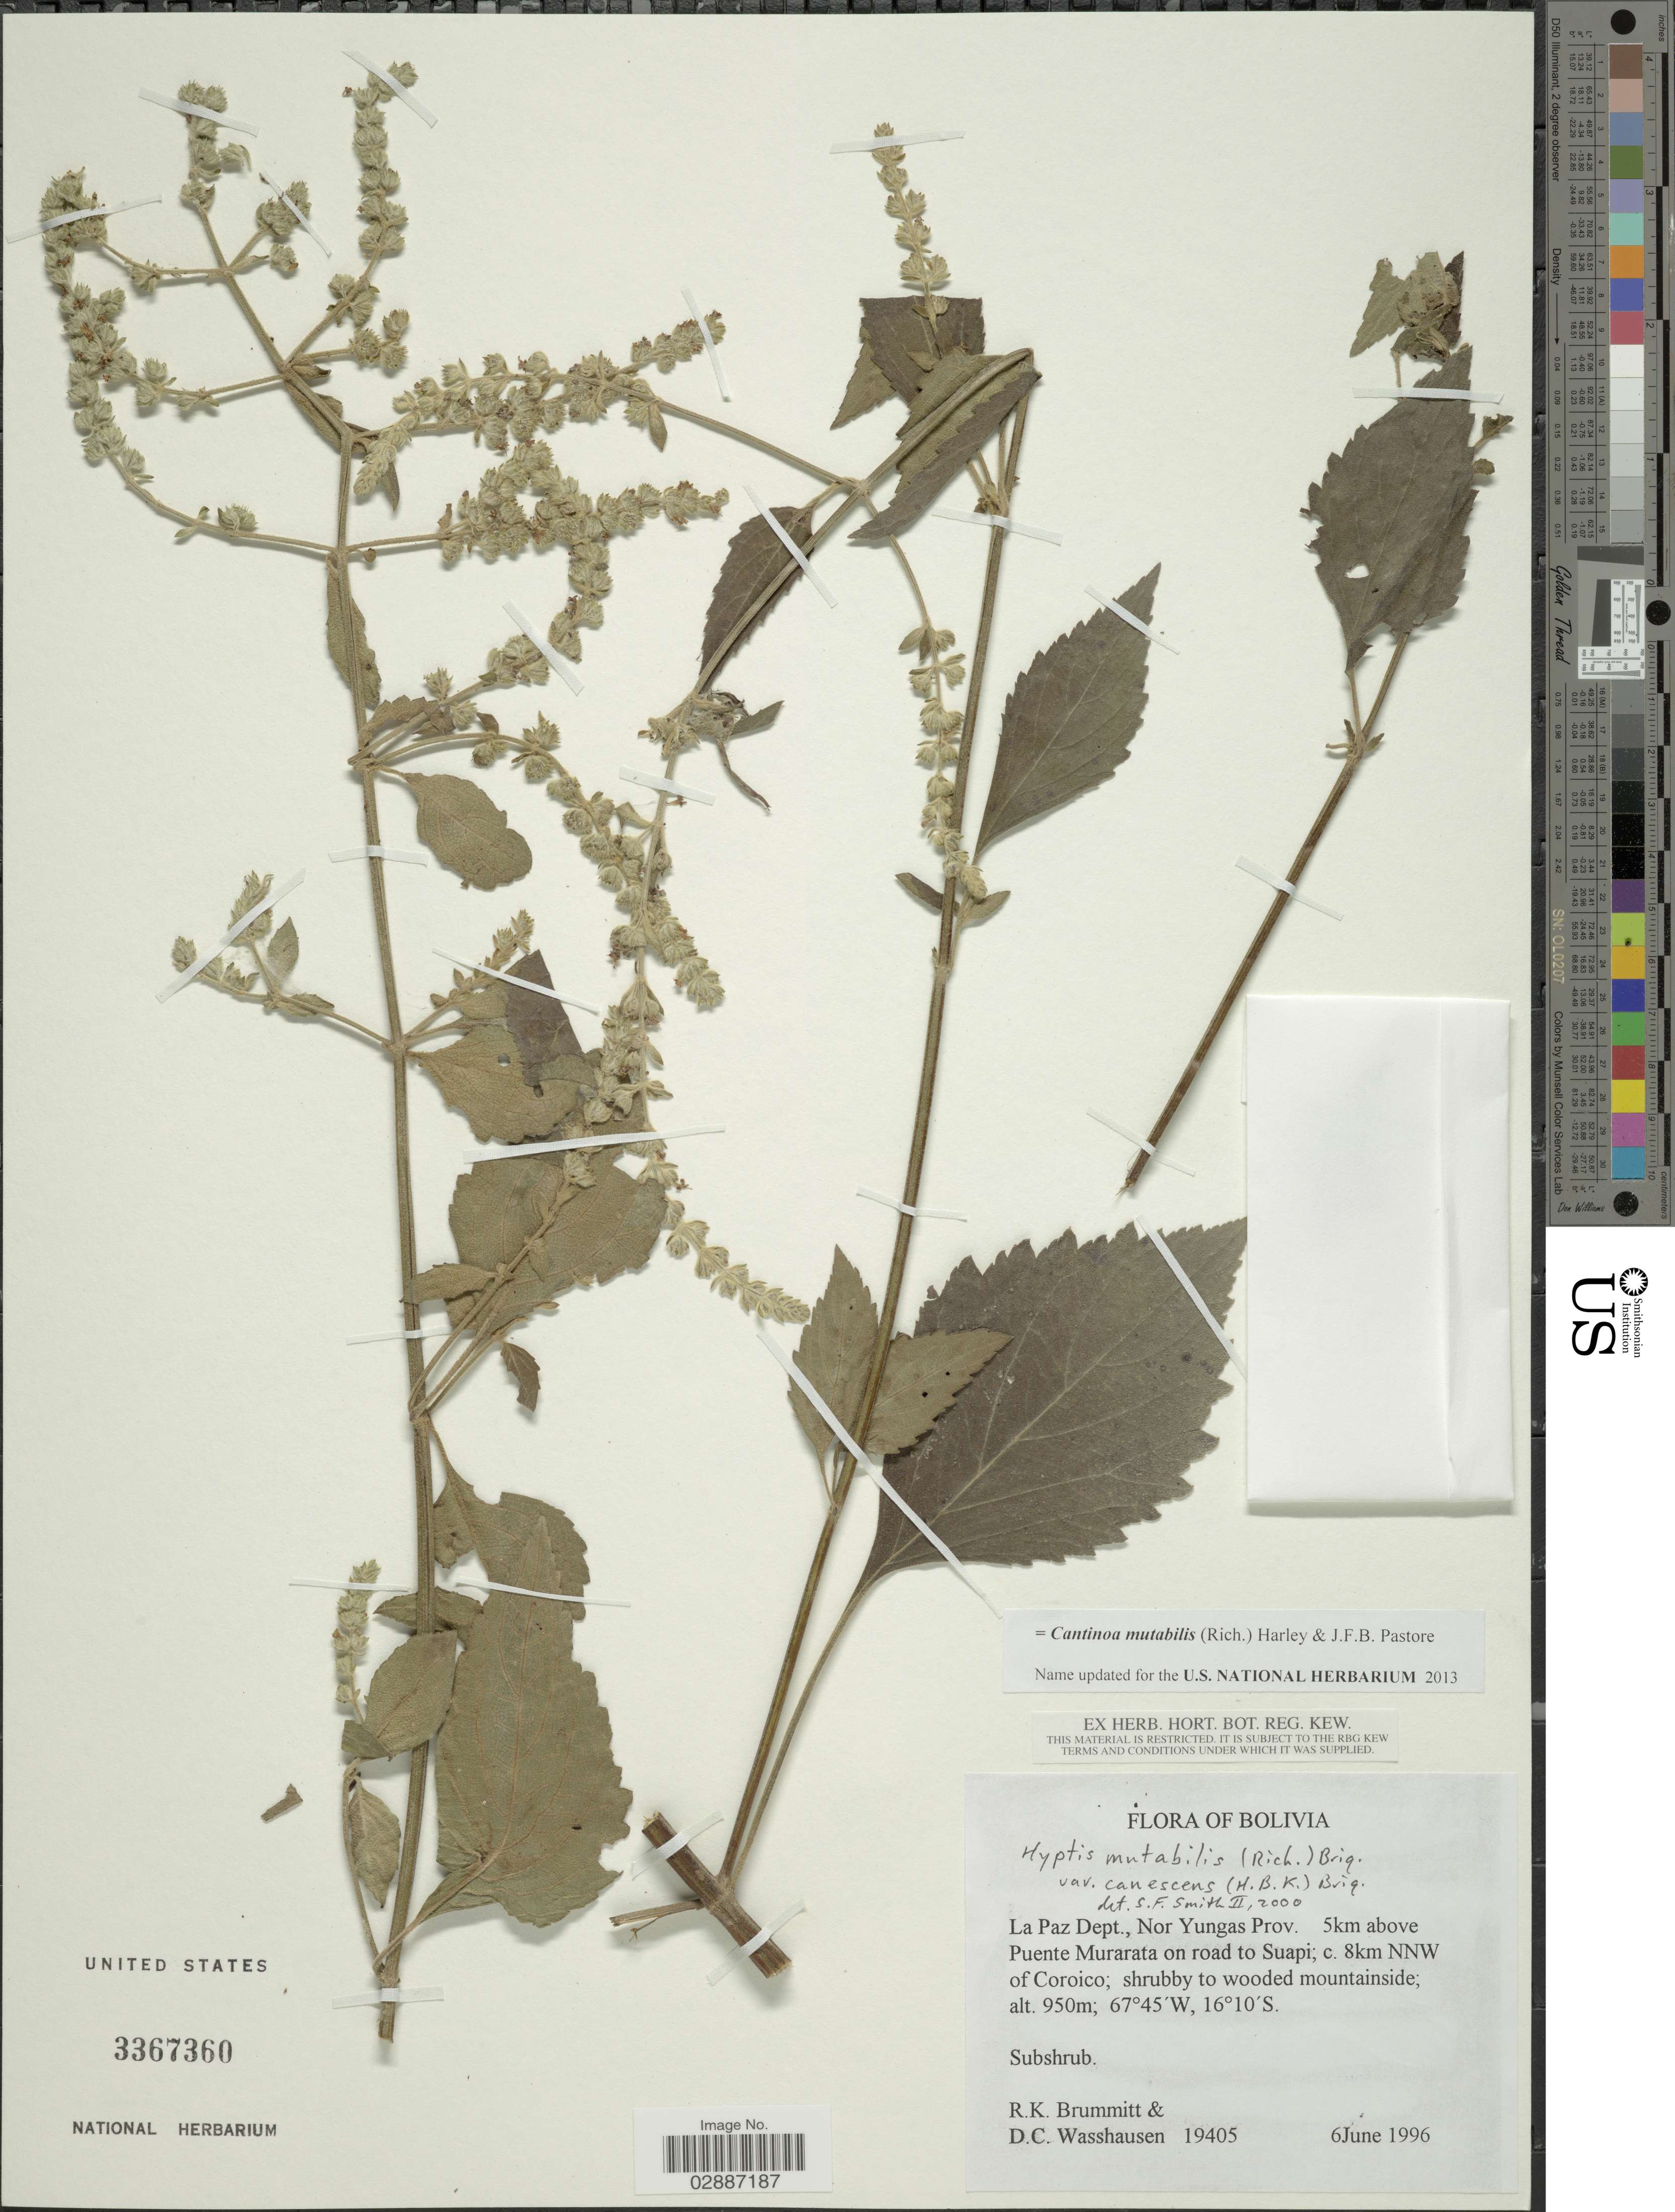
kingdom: Plantae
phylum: Tracheophyta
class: Magnoliopsida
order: Lamiales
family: Lamiaceae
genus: Cantinoa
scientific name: Cantinoa mutabilis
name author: (Epling) Harley & J.F.B. Pastore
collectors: R. K. Brummitt & D. C. Wasshausen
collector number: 19405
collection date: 1996-06-06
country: Bolivia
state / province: La Paz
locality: La Paz Dept., Nor Yungas Prov. 5km above Puente Murarata on road to Suapi; c. 8km NNW of Coroico.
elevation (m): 950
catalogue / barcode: US 3367360